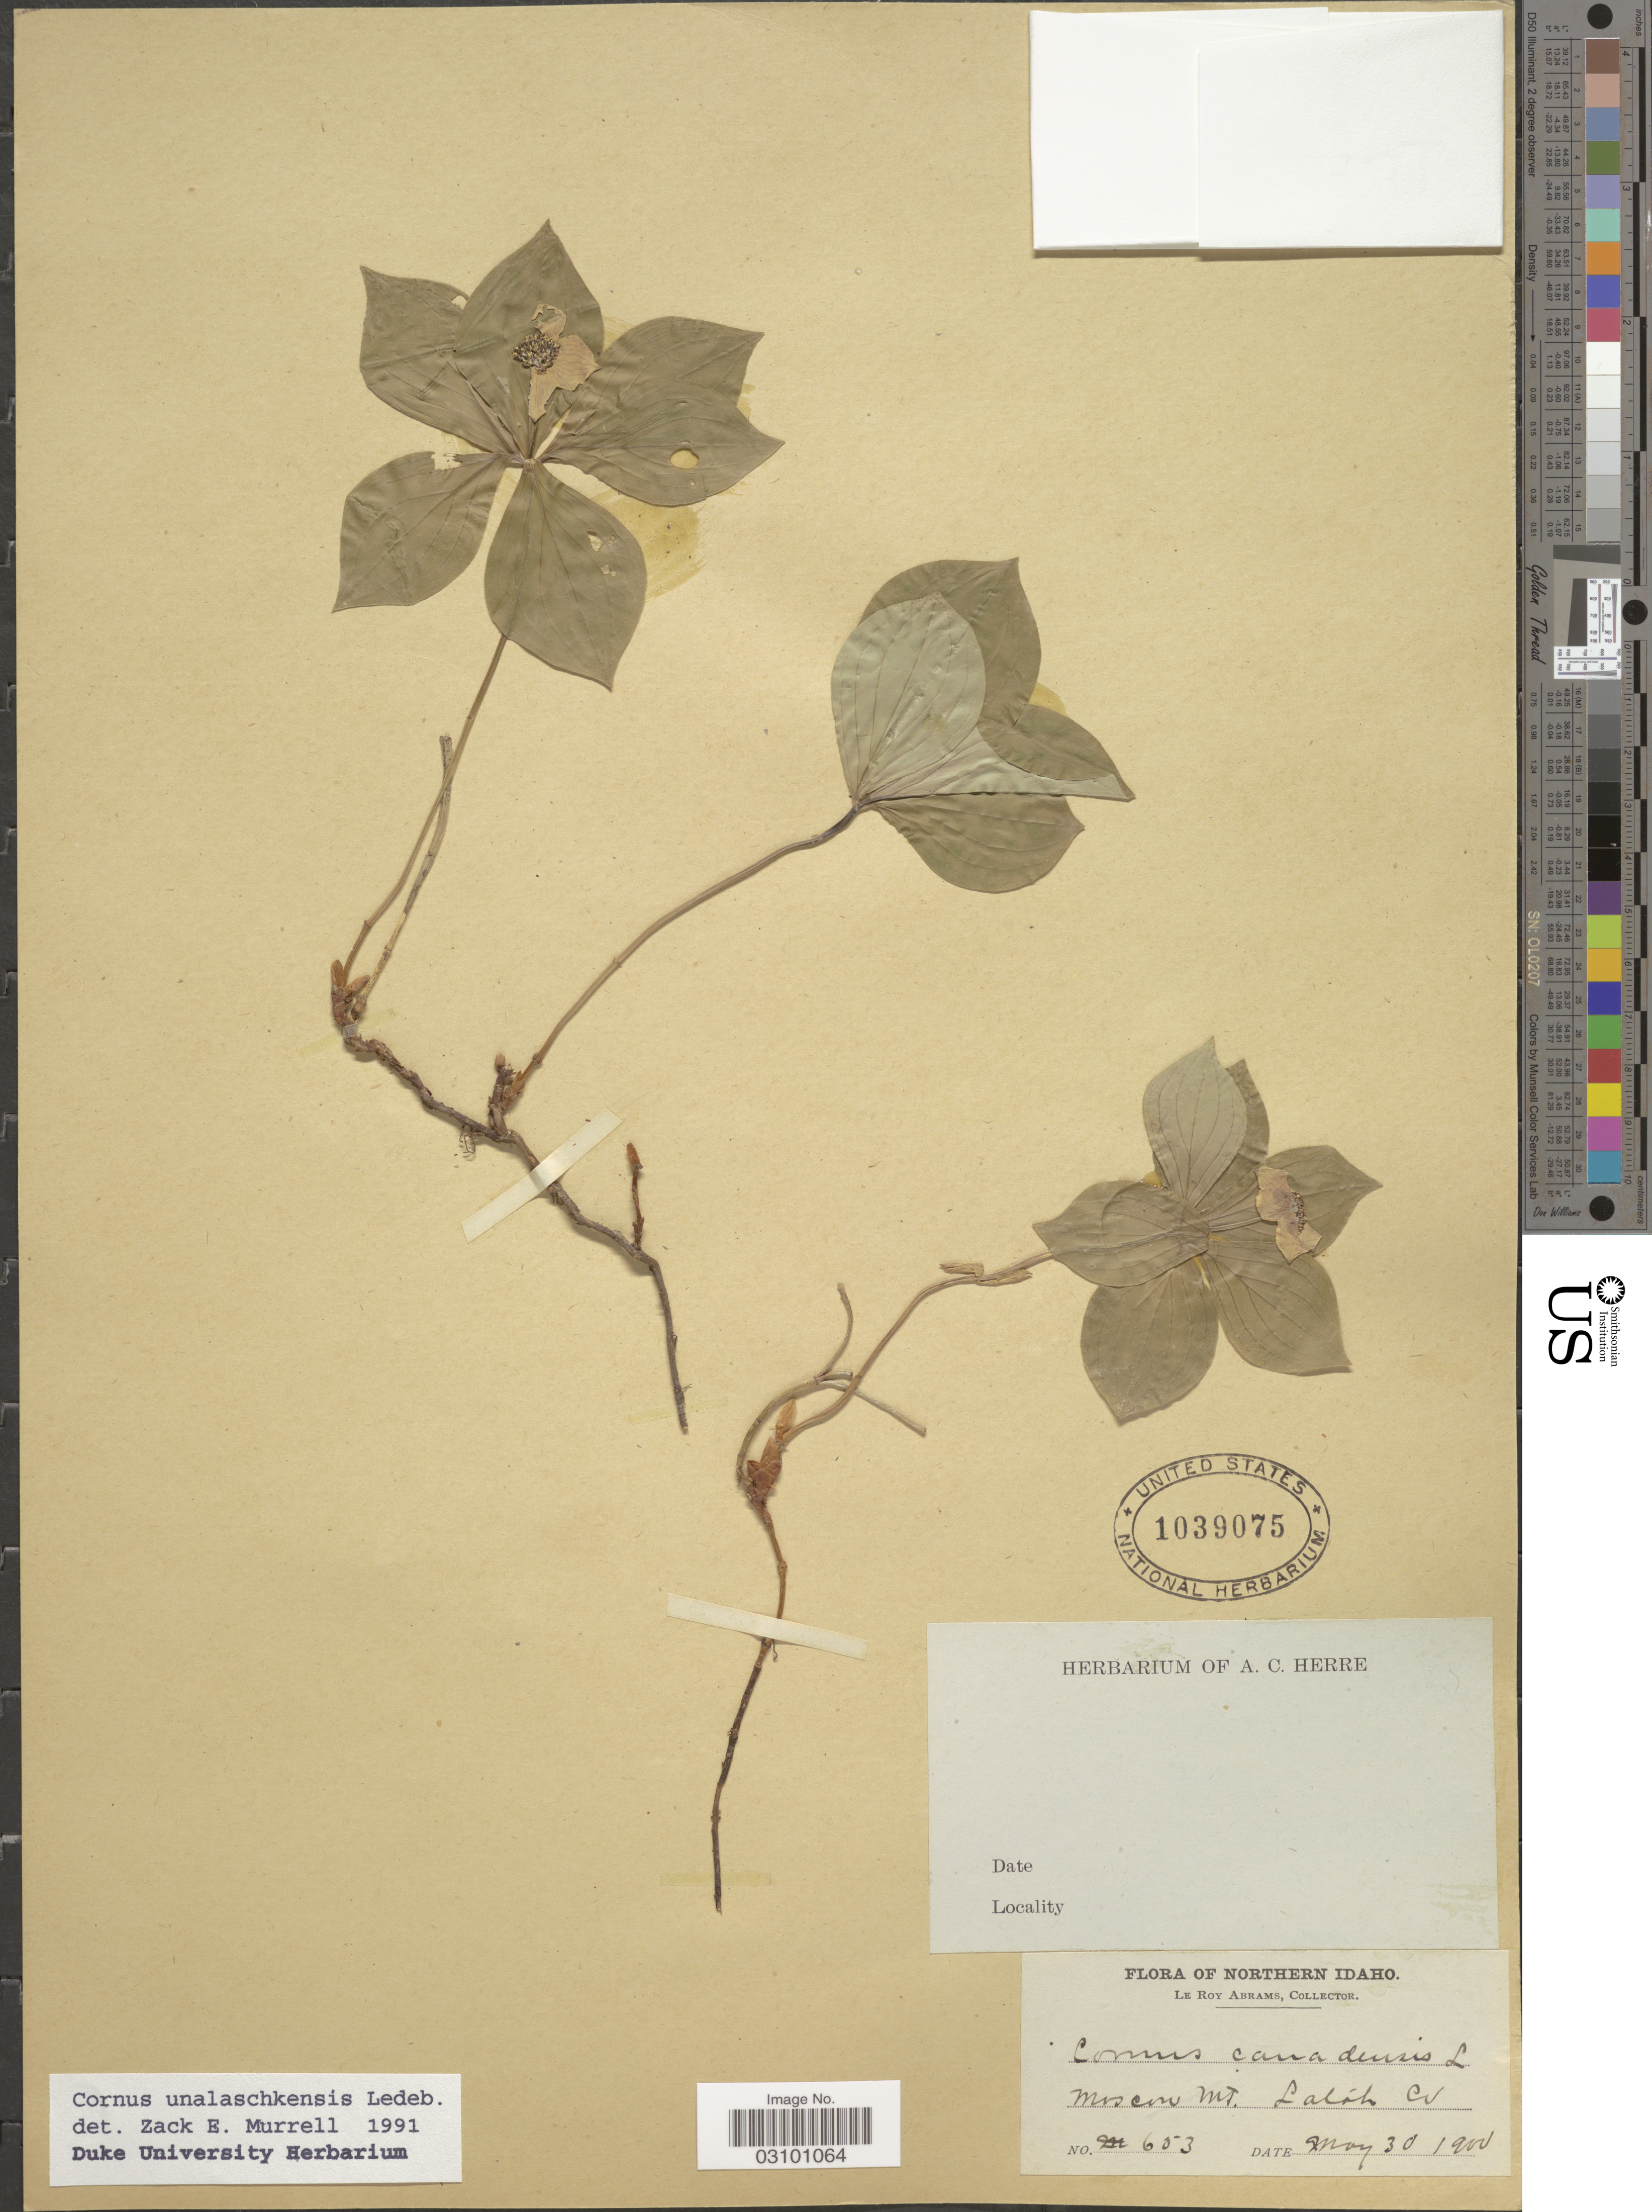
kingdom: Plantae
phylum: Tracheophyta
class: Magnoliopsida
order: Cornales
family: Cornaceae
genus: Cornus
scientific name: Cornus unalaschkensis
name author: Ledeb.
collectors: L. Abrams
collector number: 653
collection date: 1900-05-30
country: United States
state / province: Idaho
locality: Northern Idaho. Moscow Mt. Latah Co.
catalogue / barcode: US 1039075